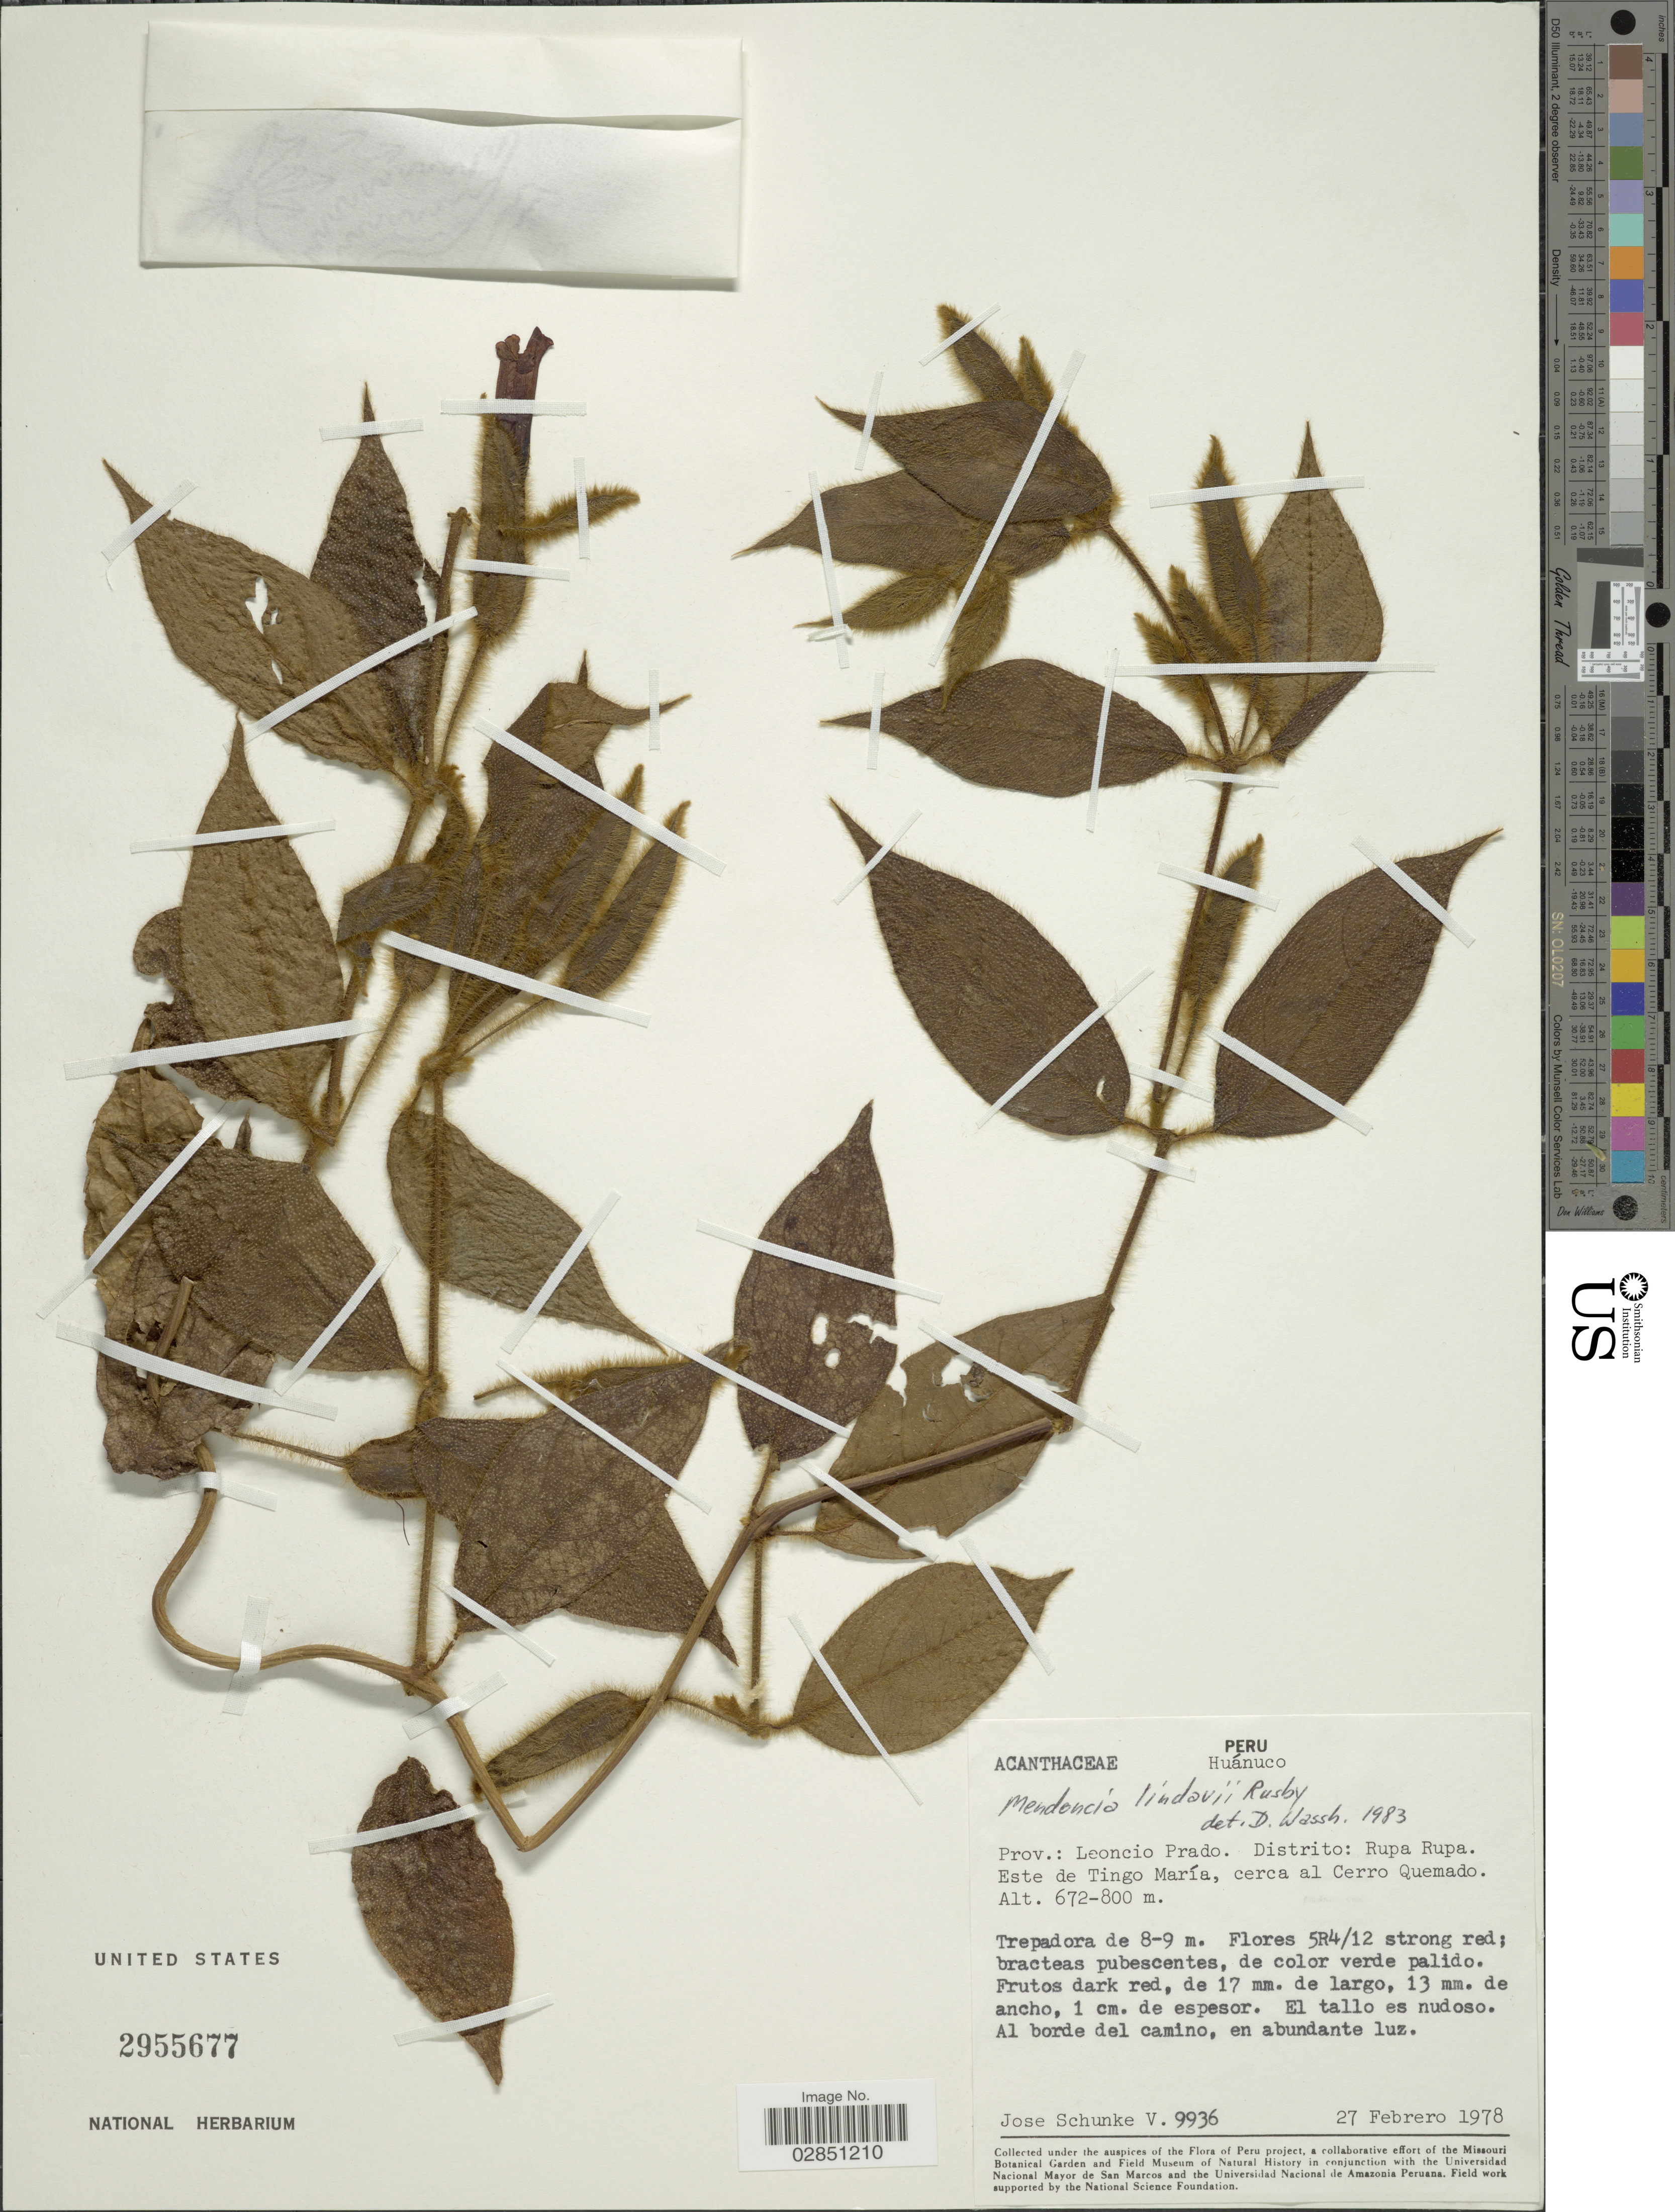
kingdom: Plantae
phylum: Tracheophyta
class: Magnoliopsida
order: Lamiales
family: Acanthaceae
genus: Mendoncia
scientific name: Mendoncia lindavii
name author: Rusby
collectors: J. Schunke Vigo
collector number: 9936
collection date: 1978-02-27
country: Peru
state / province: Huánuco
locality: Prov. Leoncio Prado. Distrito: Rupa Rupa. Este de Tingo María, cerca al Cerro Quemado.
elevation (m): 672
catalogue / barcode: US 2955677